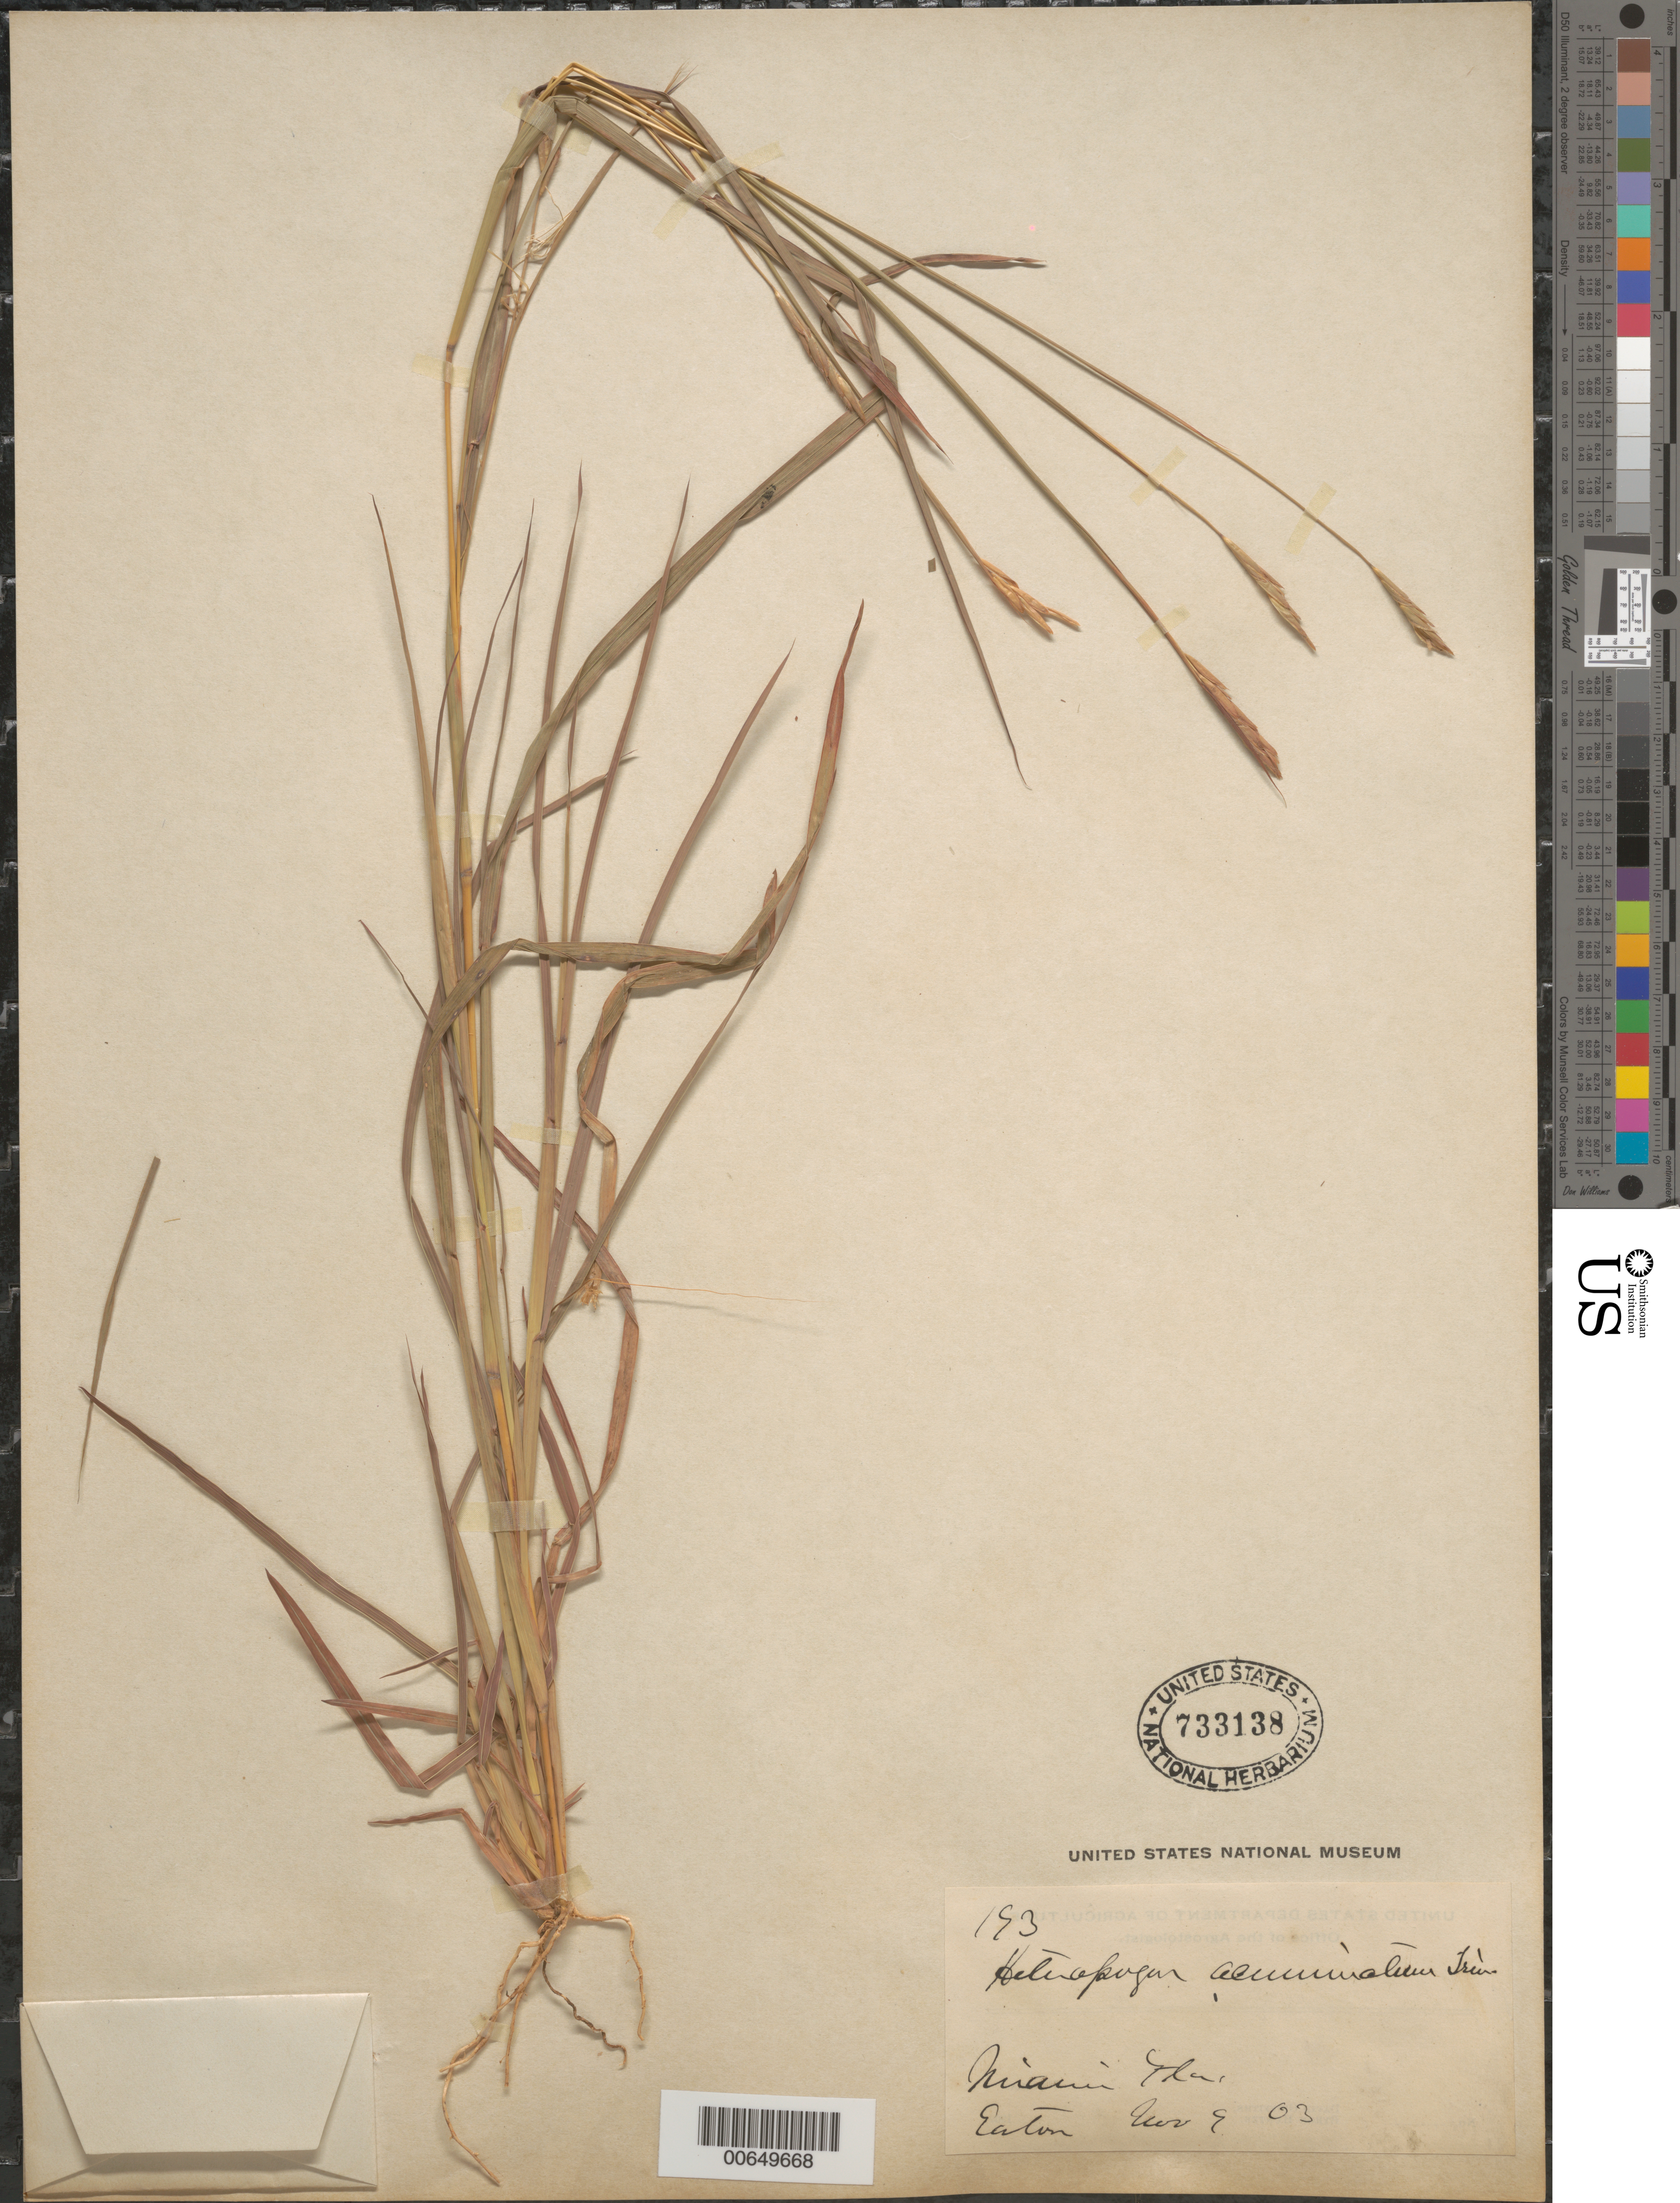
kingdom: Plantae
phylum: Tracheophyta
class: Liliopsida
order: Poales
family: Poaceae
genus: Heteropogon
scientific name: Heteropogon melanocarpus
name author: (Elliott) Benth.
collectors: A. A. Eaton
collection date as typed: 11 Sep 1903 to 09 Nov 1903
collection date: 1903-09-11/1903-11-09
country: United States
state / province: Florida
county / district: Dade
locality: Miami.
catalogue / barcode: US 733138